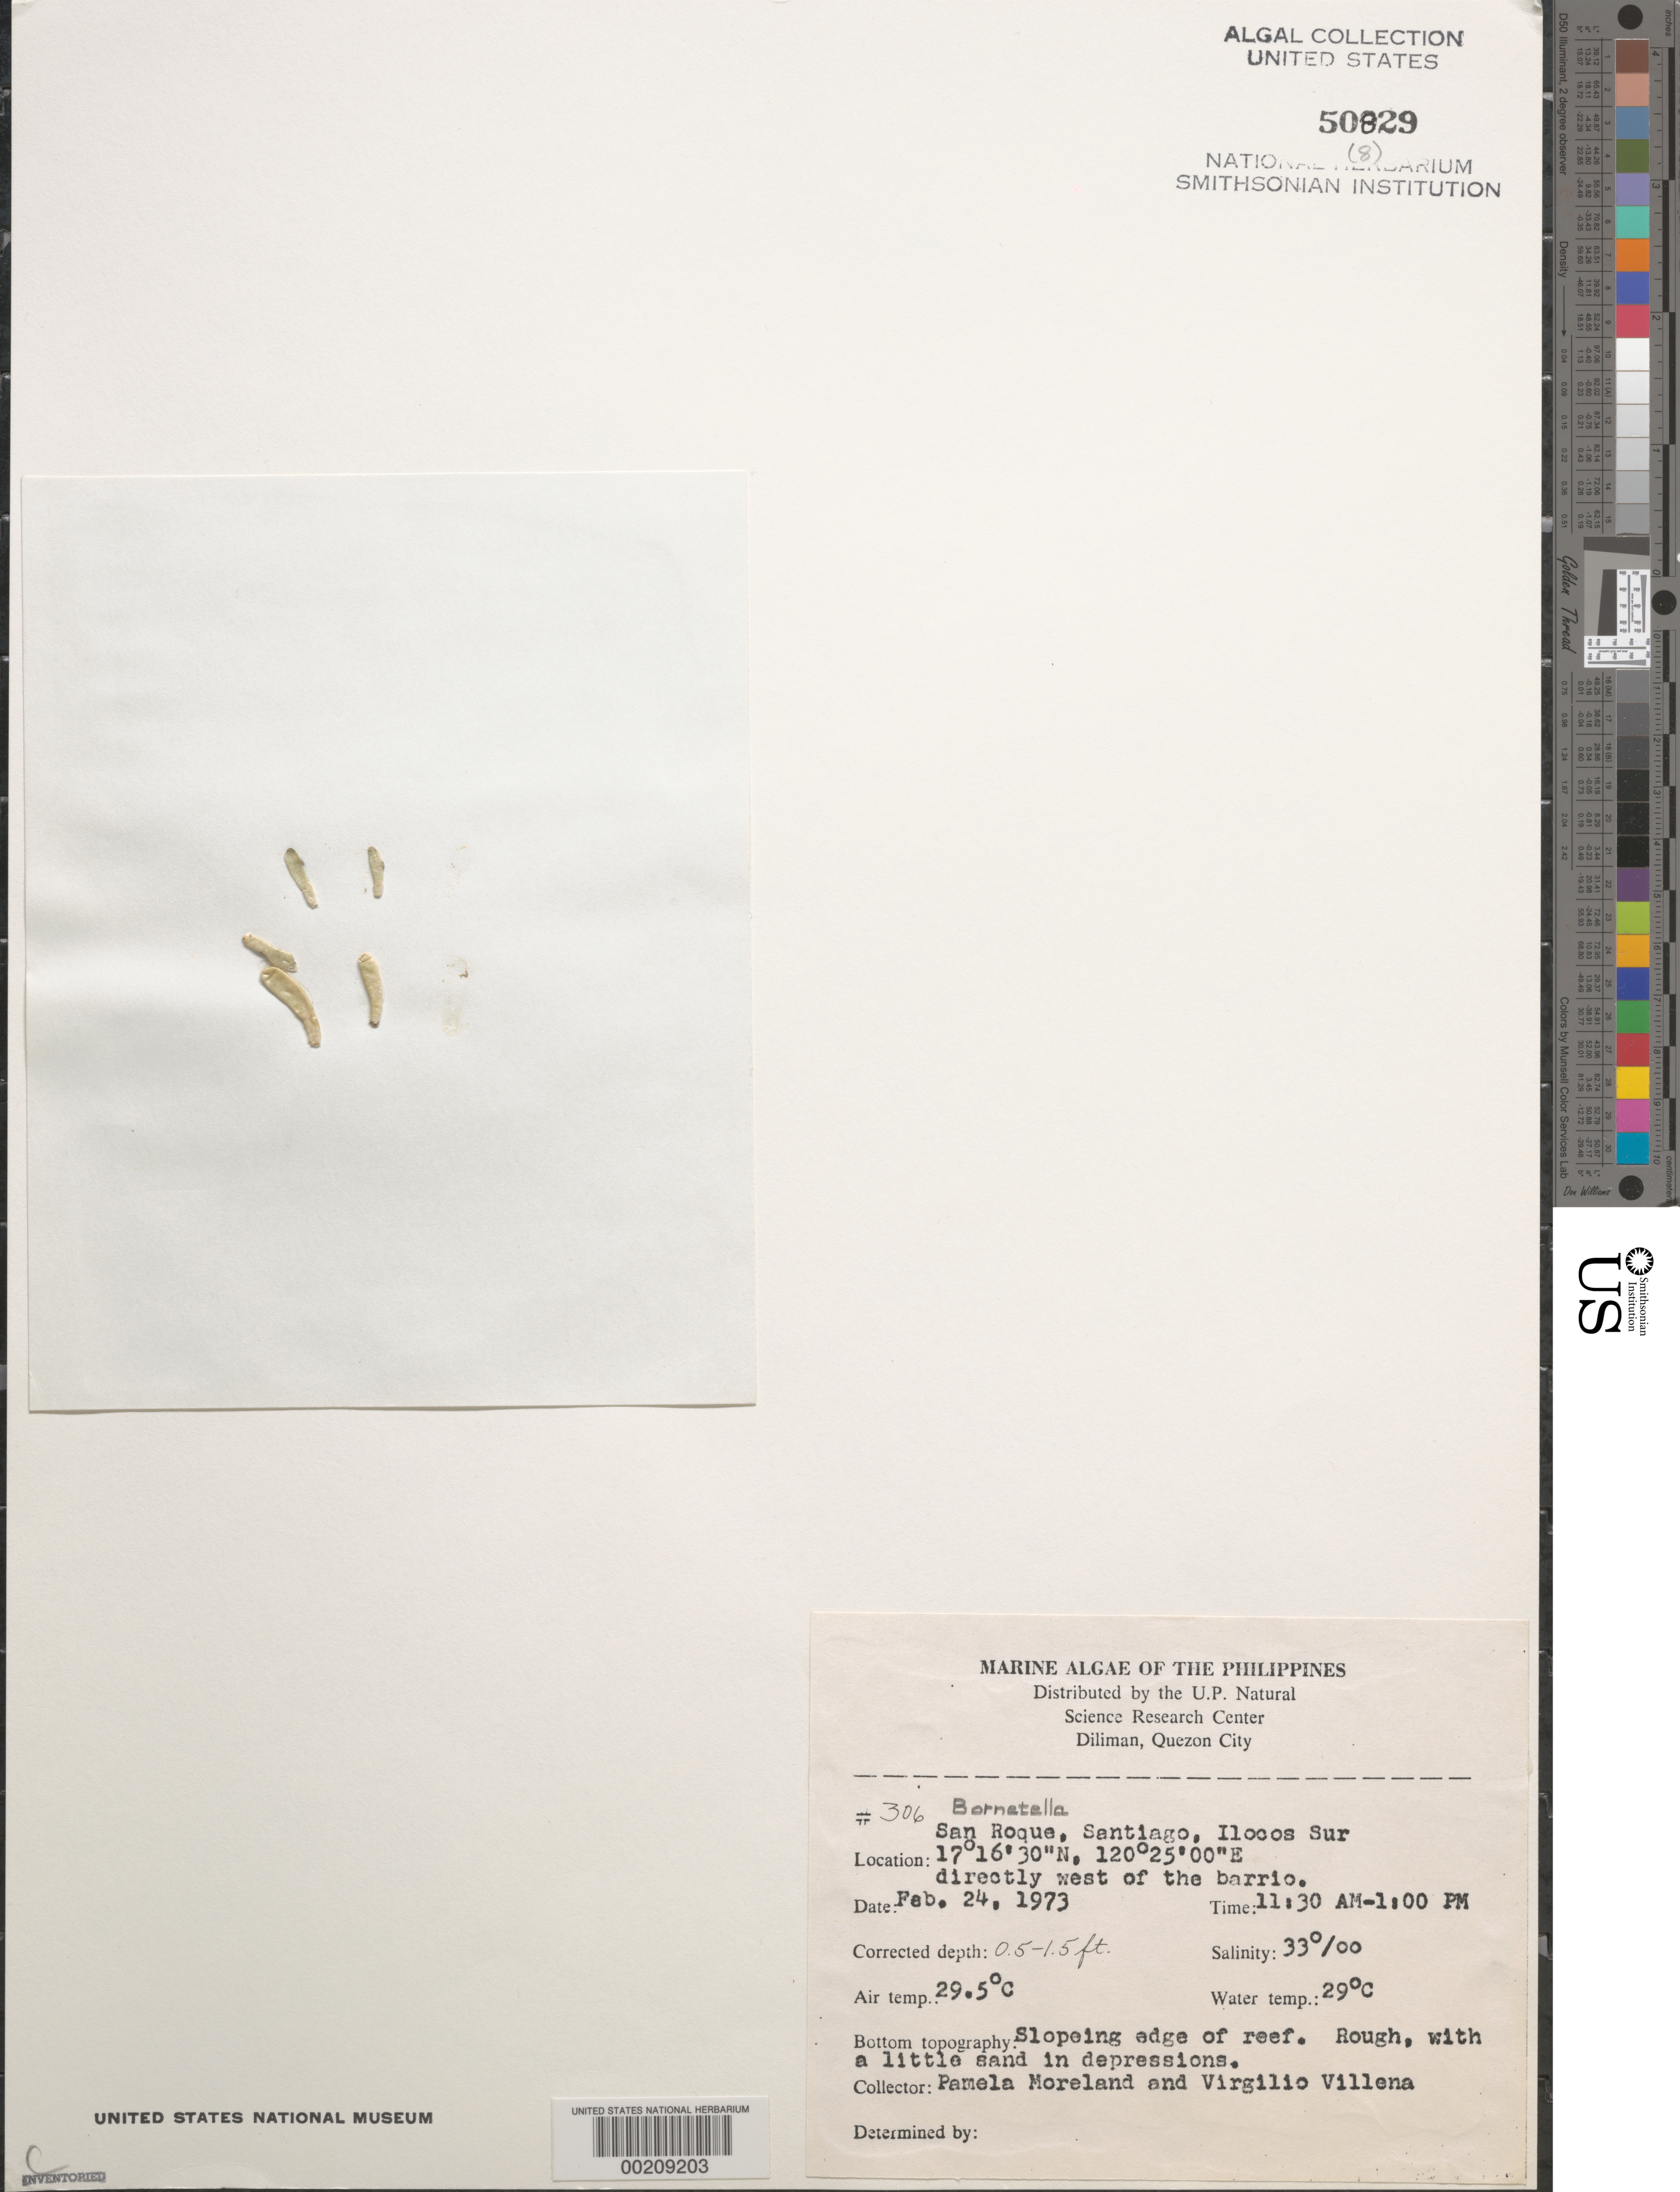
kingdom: Plantae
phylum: Rhodophyta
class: Florideophyceae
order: Ceramiales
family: Ceramiaceae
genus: Corallophila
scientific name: Corallophila eatoniana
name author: (Farl.) T.O. Cho et al.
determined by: Algae name updating Project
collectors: P. Moreland & V. Villena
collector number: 306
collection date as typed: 24 Feb 1973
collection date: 1973-02-24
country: Philippines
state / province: Ilocos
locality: San roque, santiago, ilocos sur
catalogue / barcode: US 50829